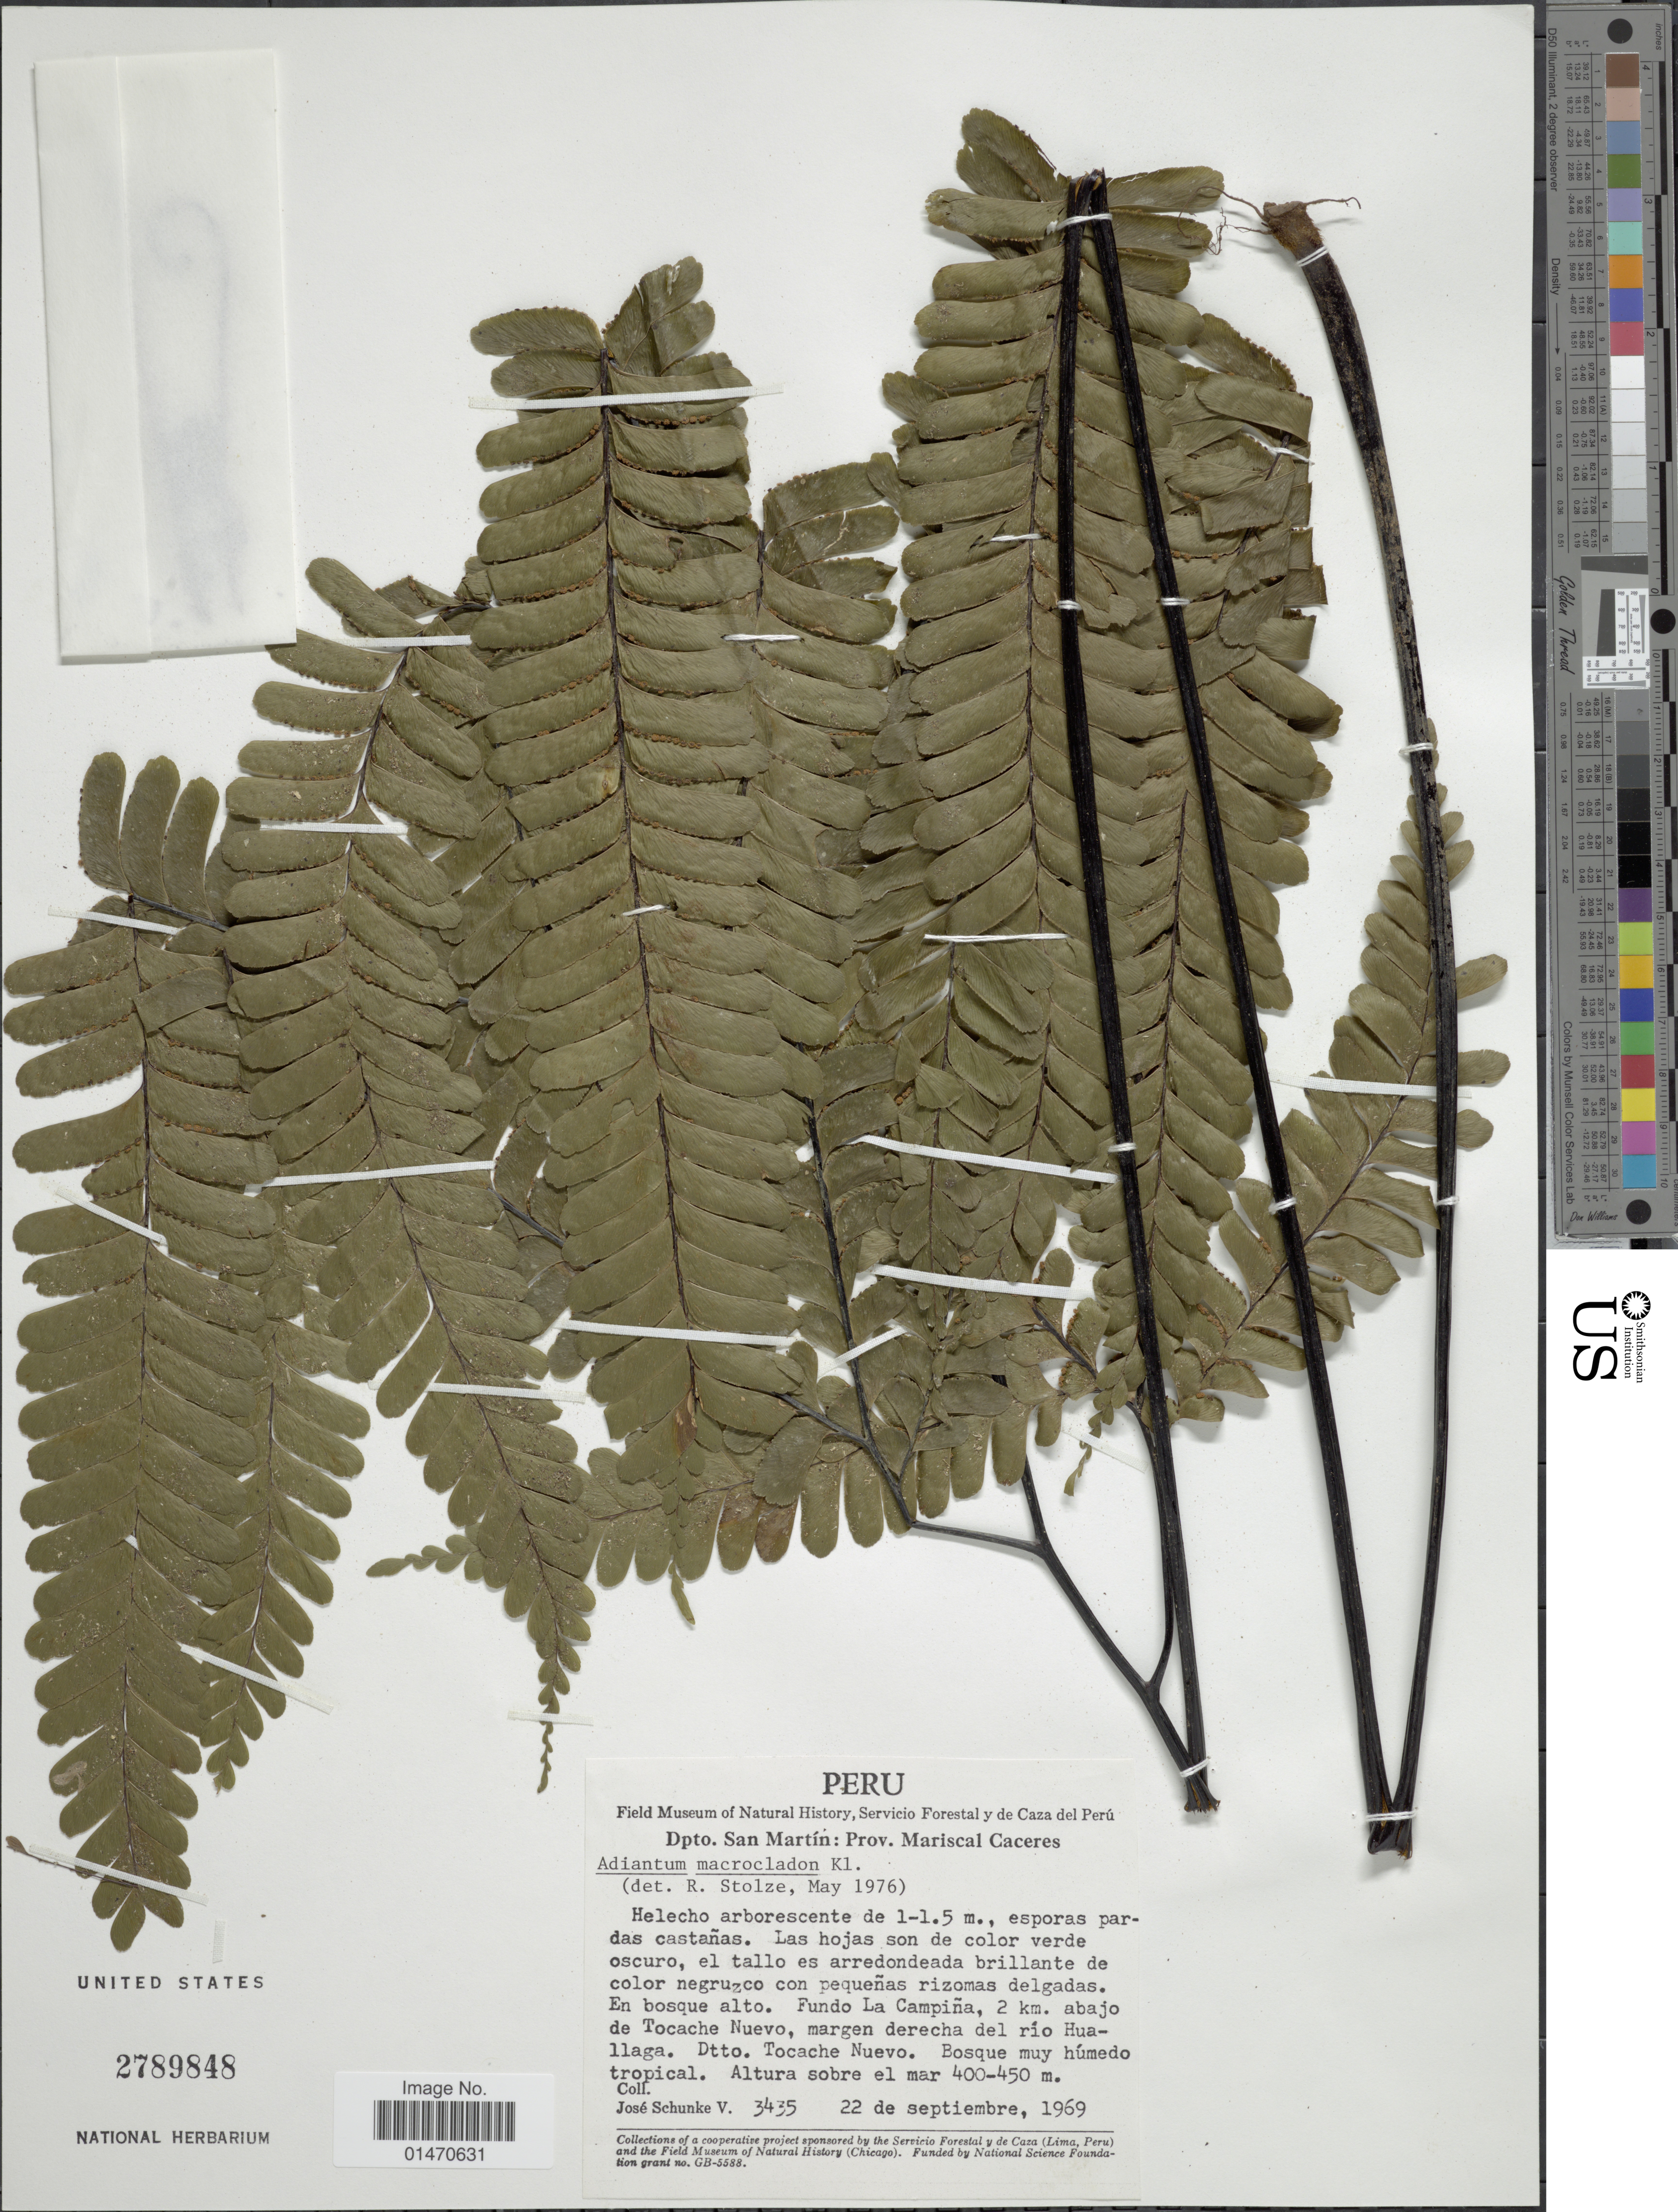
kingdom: Plantae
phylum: Tracheophyta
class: Polypodiopsida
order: Polypodiales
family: Pteridaceae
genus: Adiantum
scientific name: Adiantum macrocladum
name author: Klotzsch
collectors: J. Schunke Vigo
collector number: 3435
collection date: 1969-09-22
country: Peru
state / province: San Martín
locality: Dpto. San Martin: Prov. Mariscal Caceres, Fundo La Campina, 2km abajo de Tocache Nuevo, margen derecha del rio Huallaga, Dtto. Tocache Nuevo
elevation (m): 400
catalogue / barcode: US 2789848